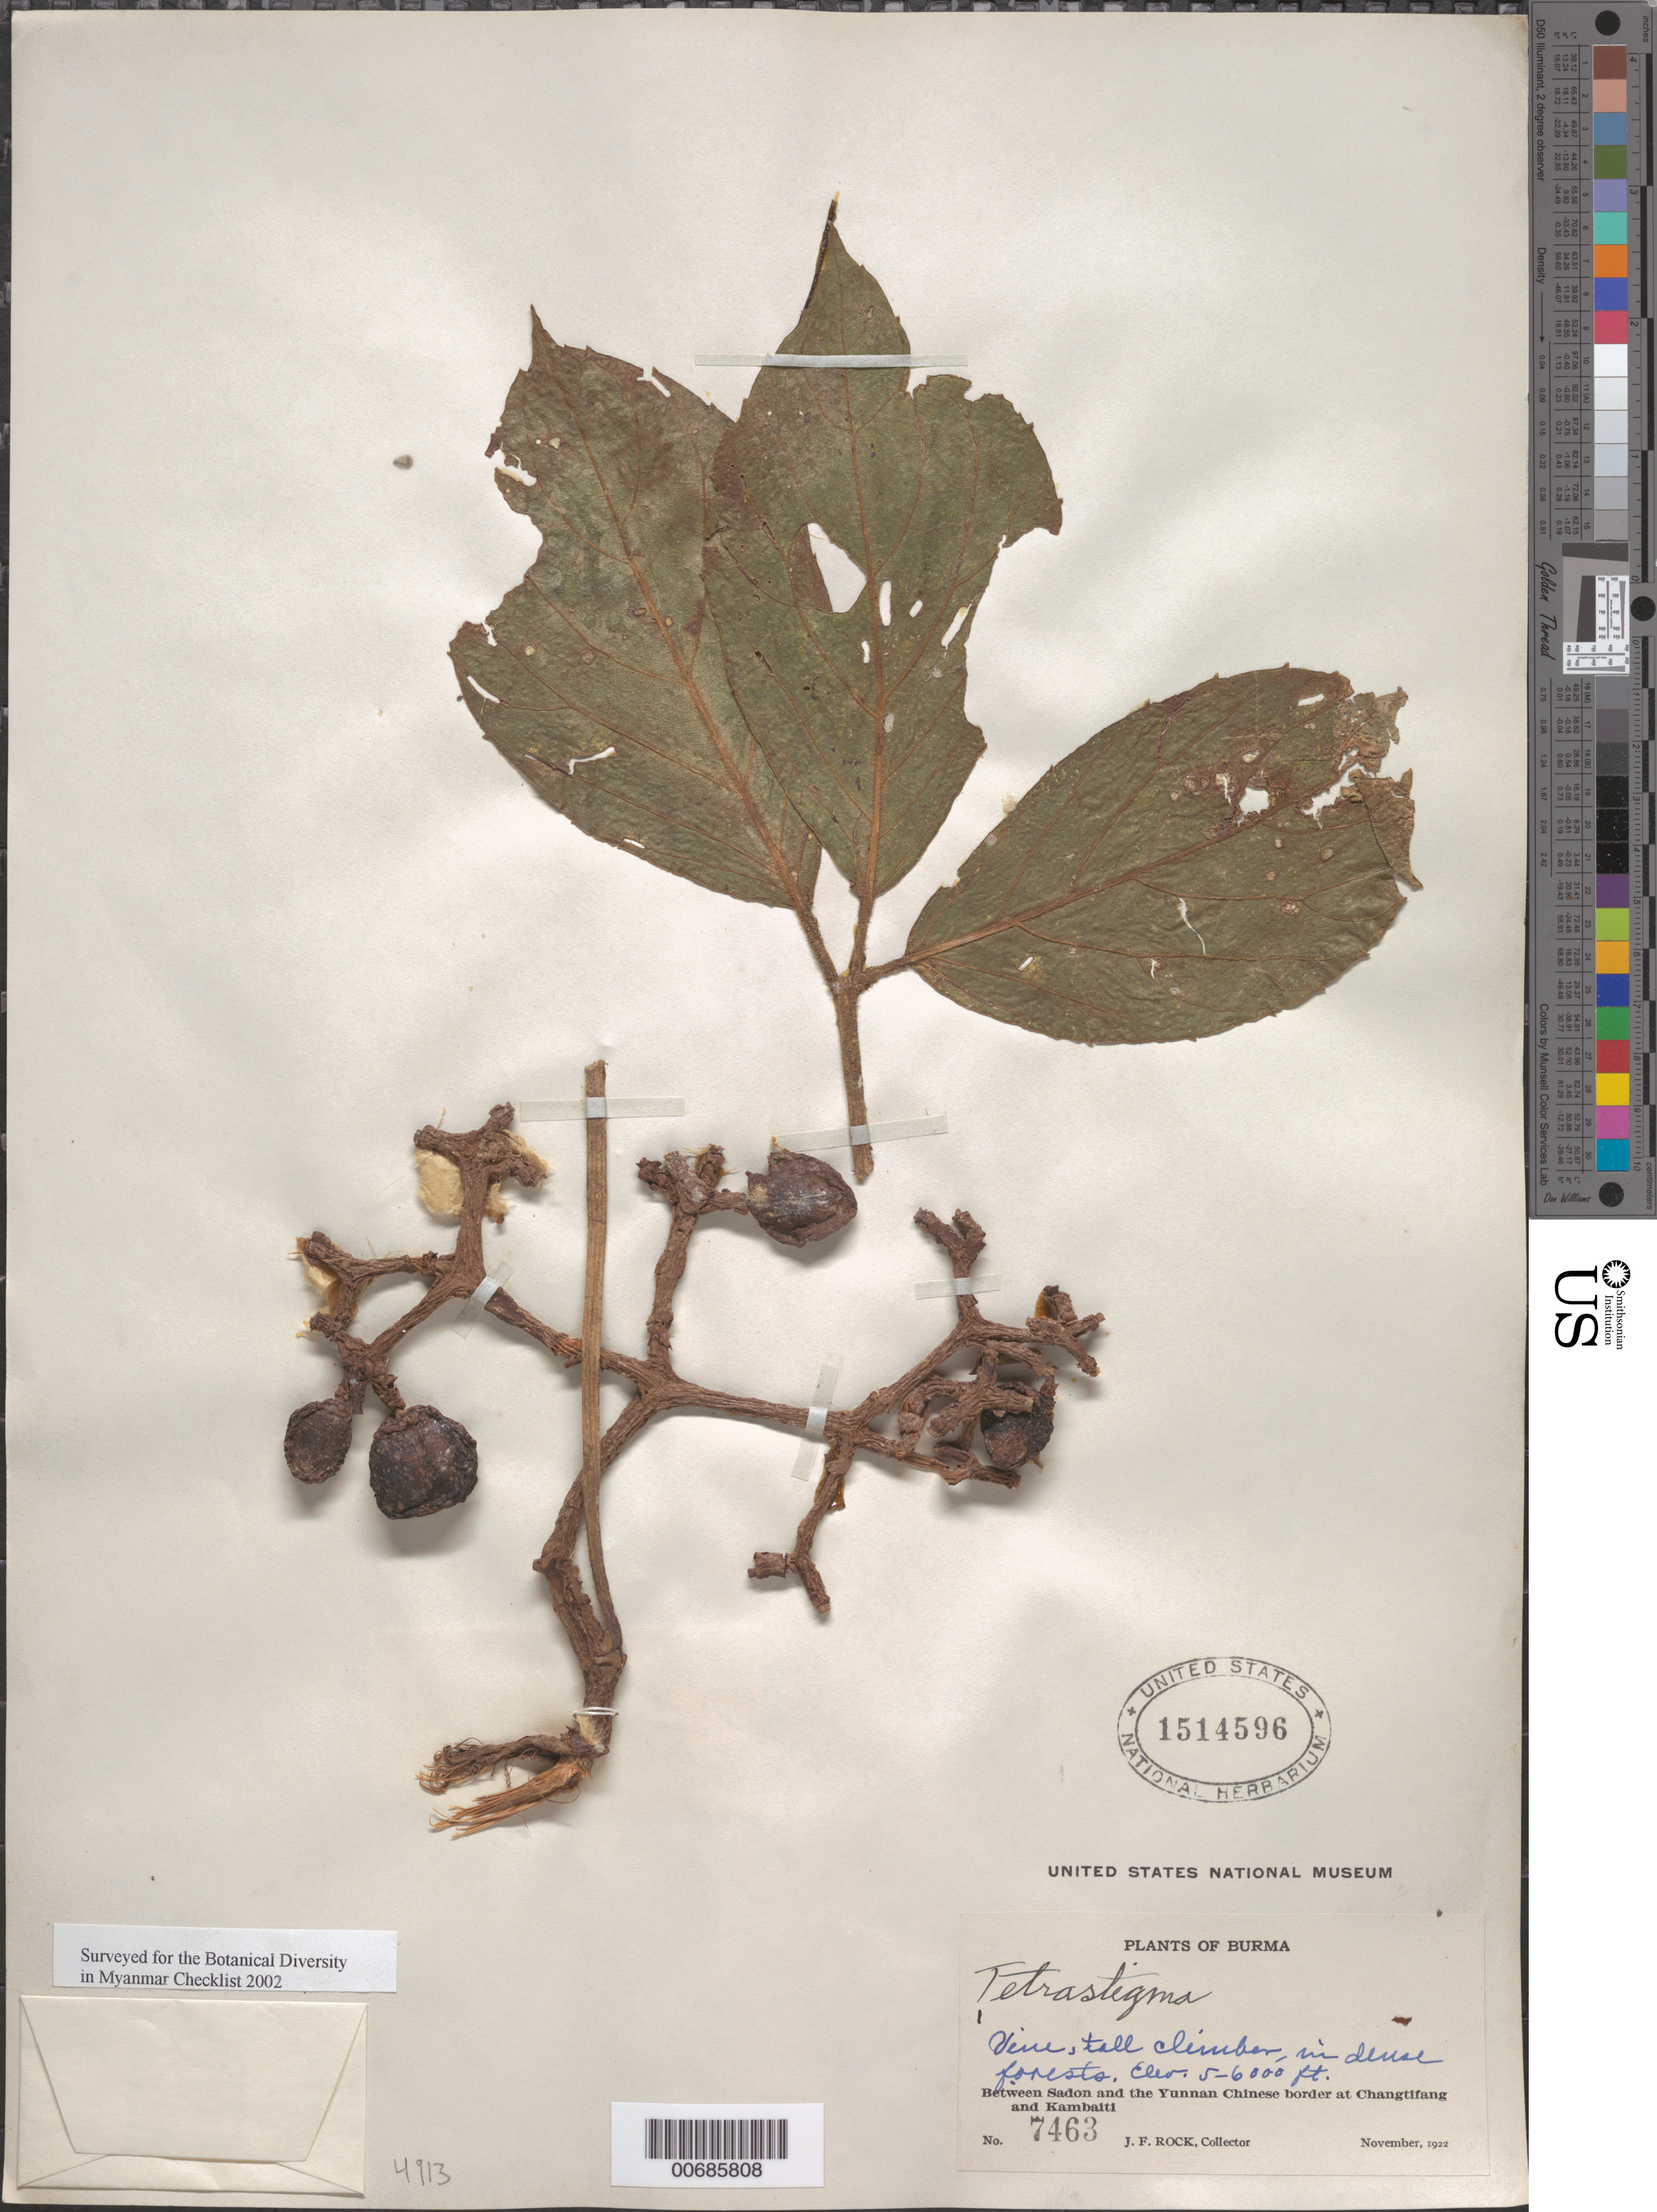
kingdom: Plantae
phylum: Tracheophyta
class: Magnoliopsida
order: Vitales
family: Vitaceae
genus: Tetrastigma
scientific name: Tetrastigma sp.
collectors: J. F. Rock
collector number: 7463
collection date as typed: Nov 1922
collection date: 1922-11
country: Myanmar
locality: Betw. Sadon & Yunnan Chines border at Changtifang and Kambaiti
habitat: Dense forest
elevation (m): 1524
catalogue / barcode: US 1514596